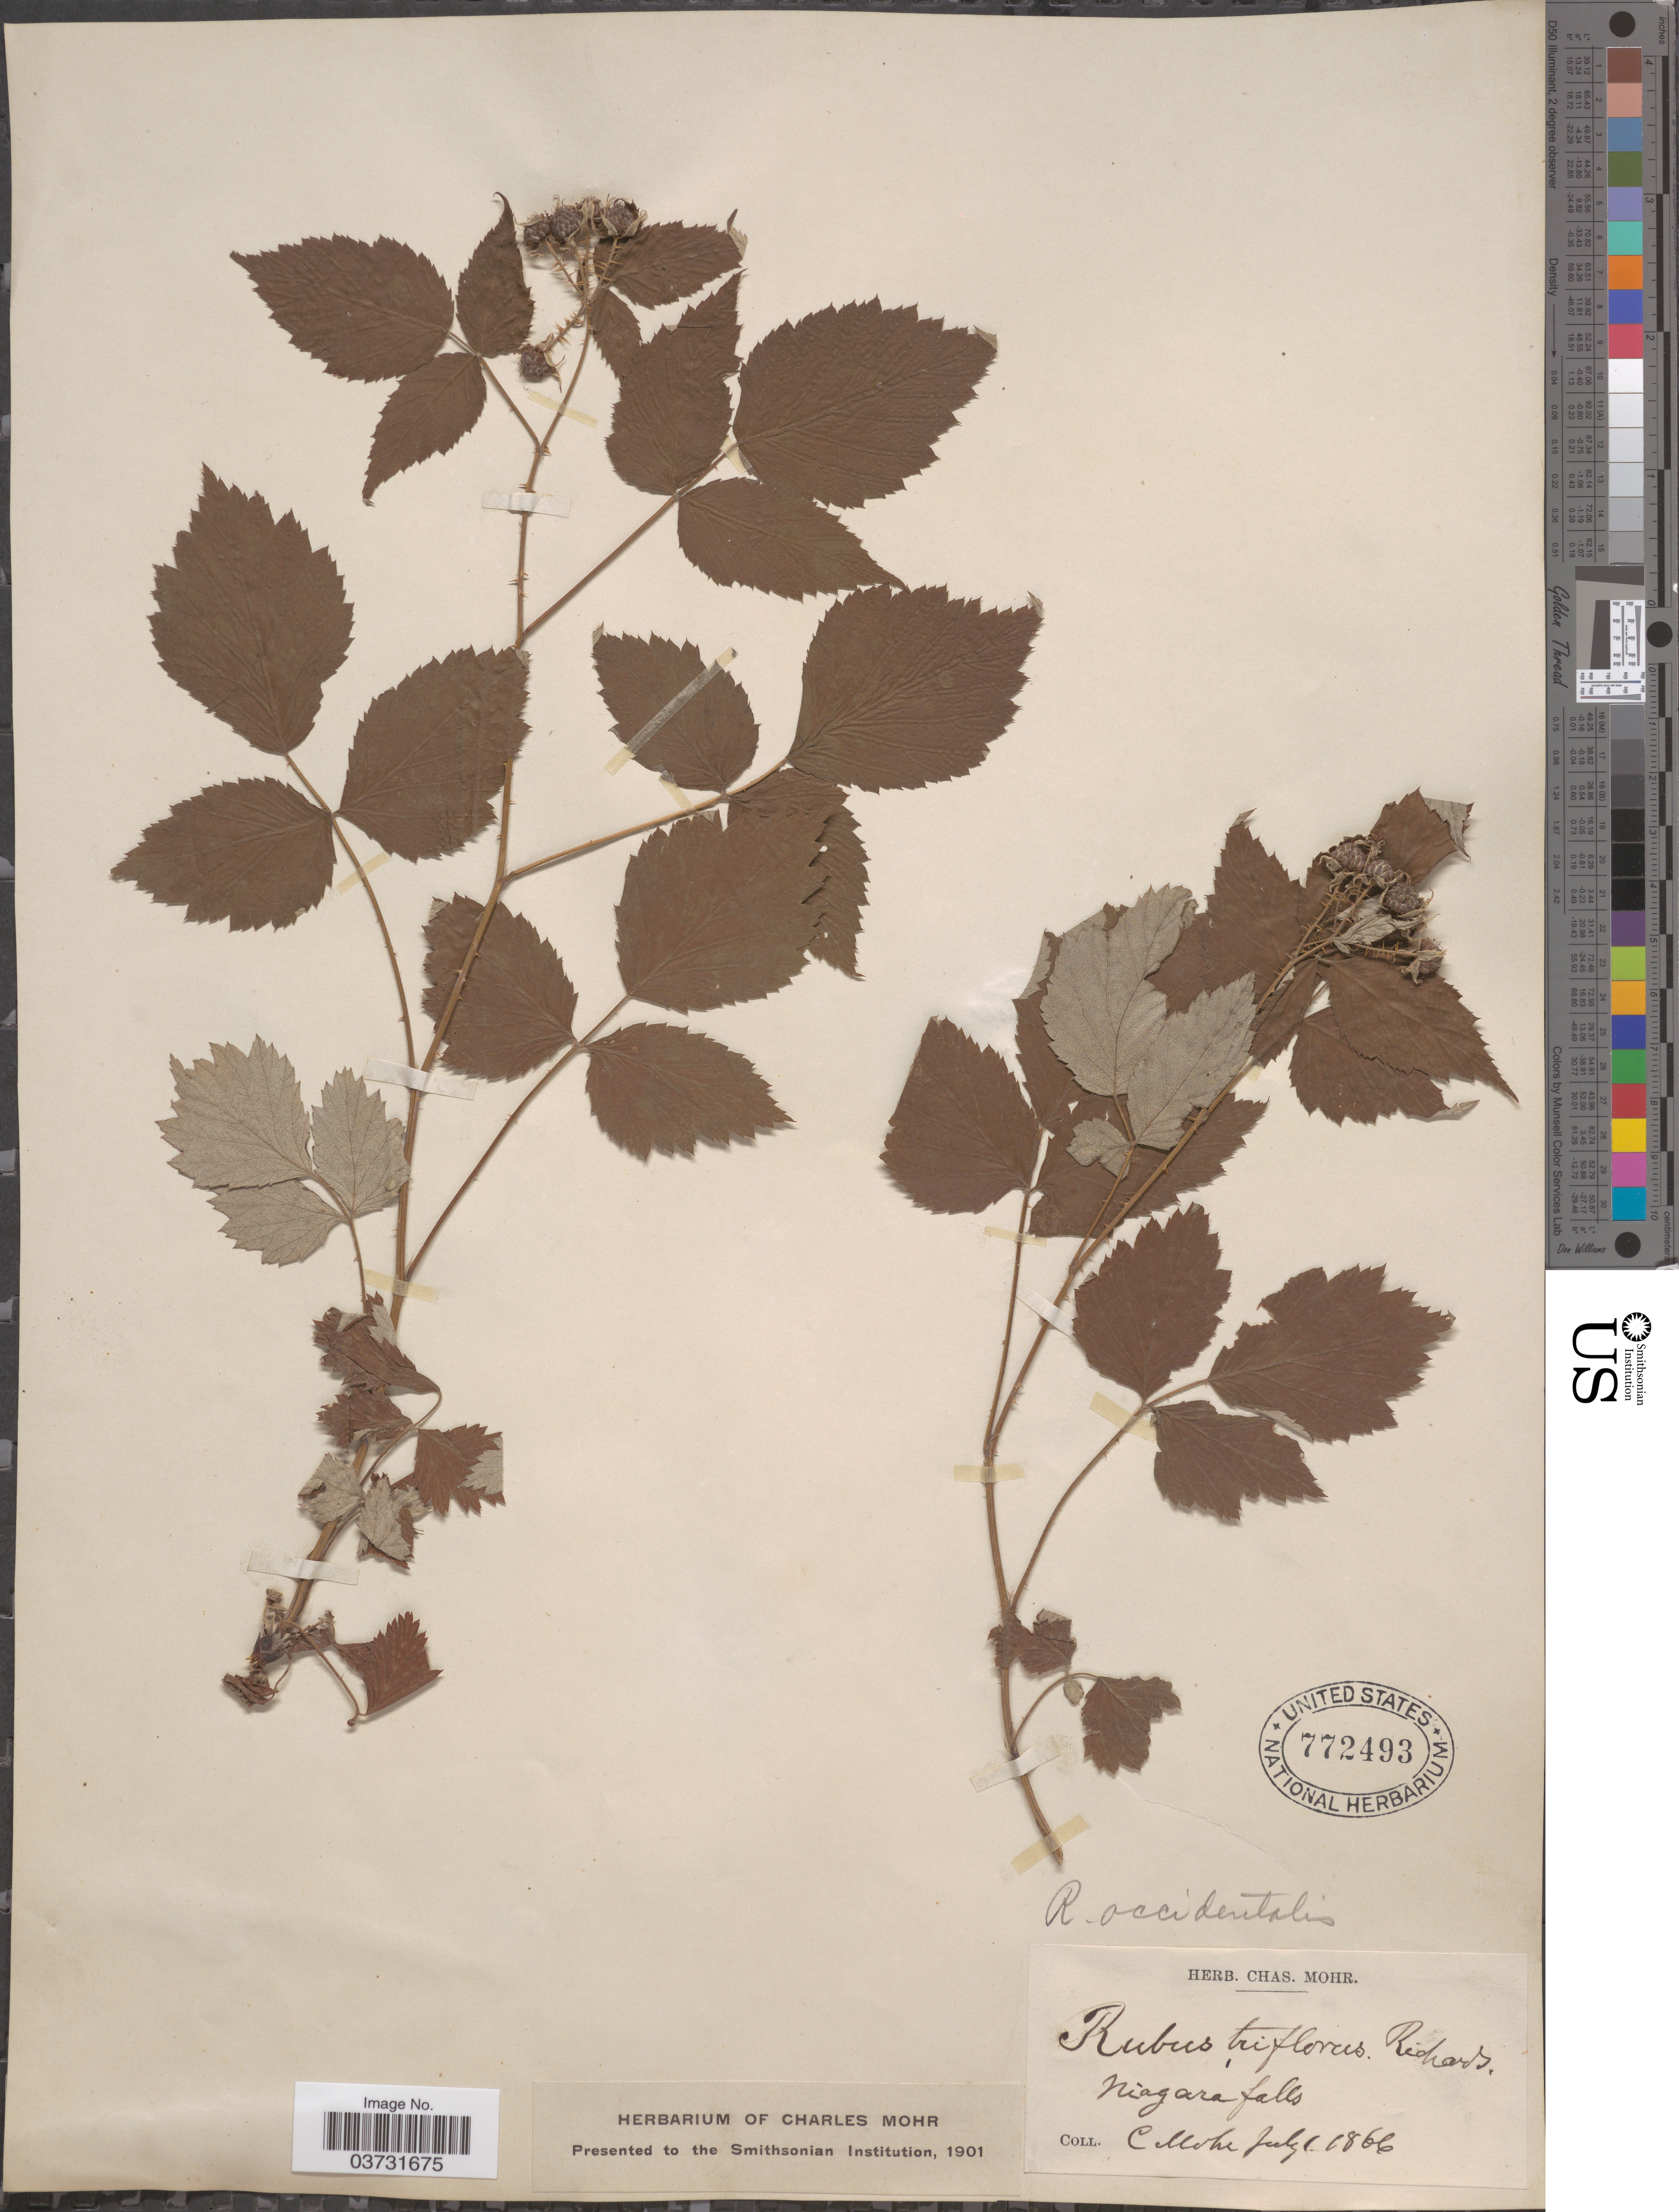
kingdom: Plantae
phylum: Tracheophyta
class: Magnoliopsida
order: Rosales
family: Rosaceae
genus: Rubus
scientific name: Rubus occidentalis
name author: L.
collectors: Mohr, C. T. (herbarium)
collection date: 1866-07-01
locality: Niagara falls.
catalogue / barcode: US 772493